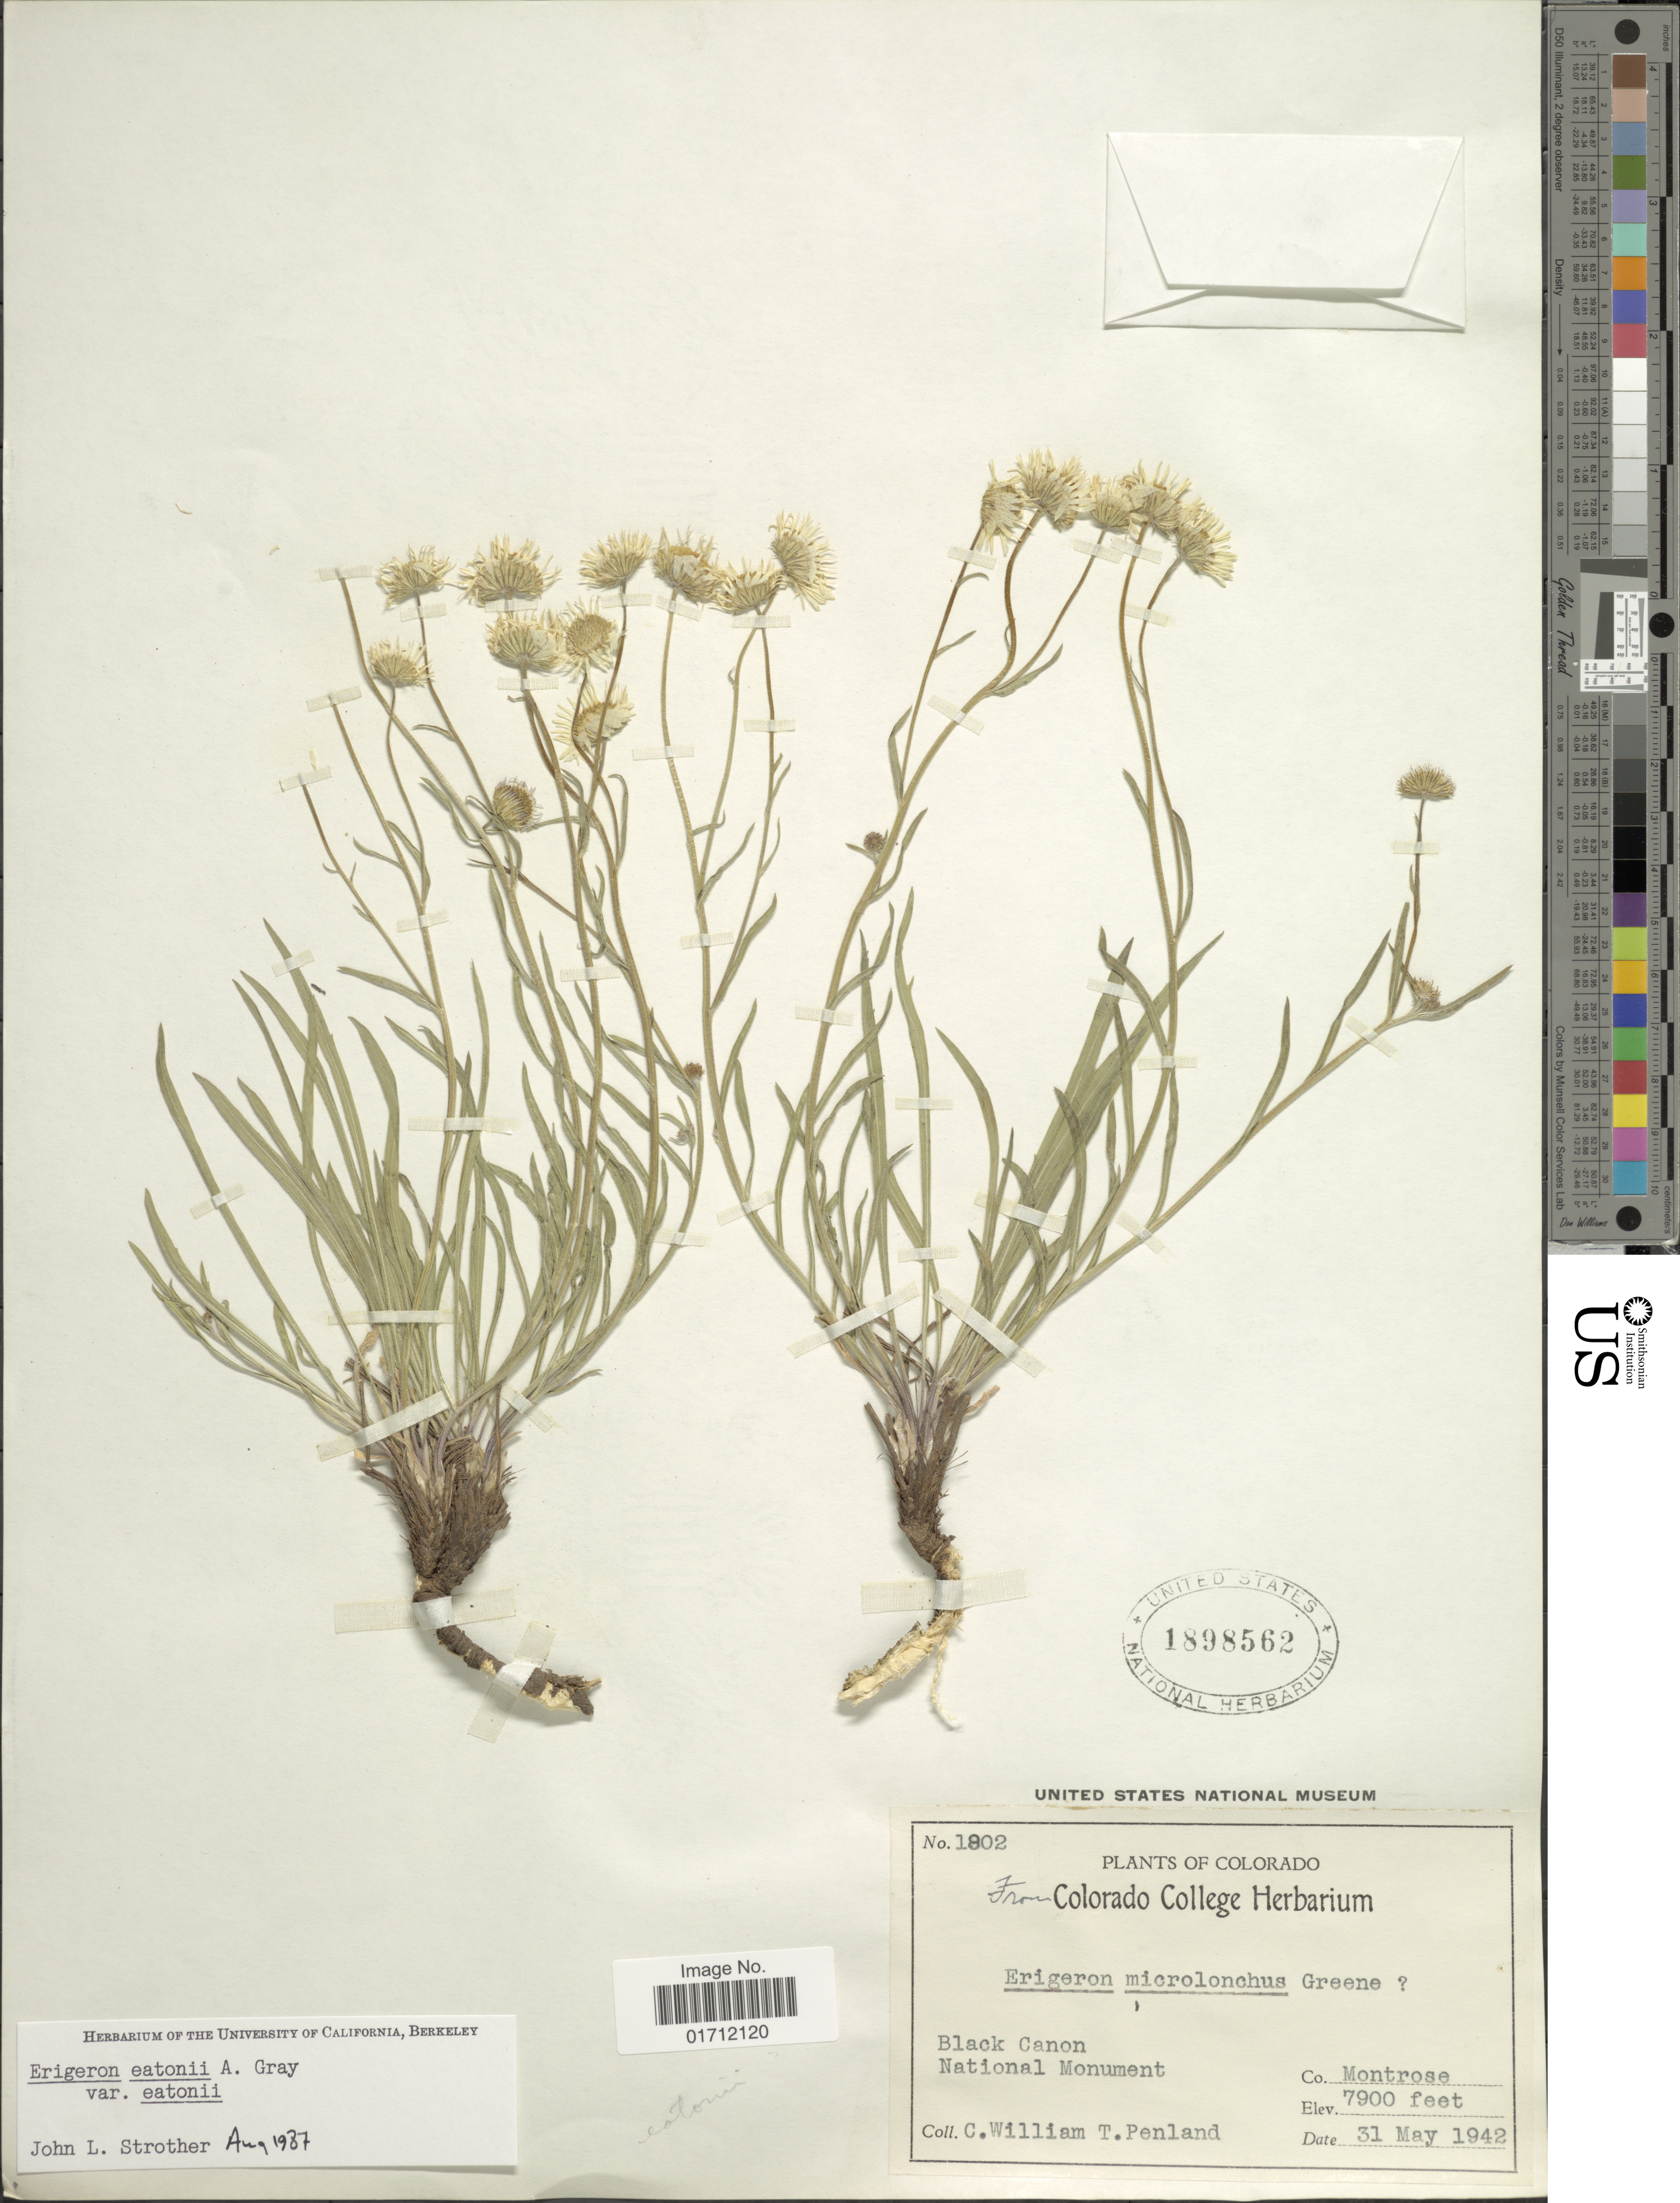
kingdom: Plantae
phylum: Tracheophyta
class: Magnoliopsida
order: Asterales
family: Asteraceae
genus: Erigeron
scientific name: Erigeron eatonii var. eatonii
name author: A. Gray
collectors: C. William & T. Penland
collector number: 1802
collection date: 1942-05-31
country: United States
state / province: Colorado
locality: Co. Montrose, Black Canon National Monument.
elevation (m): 2408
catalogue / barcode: US 1898562